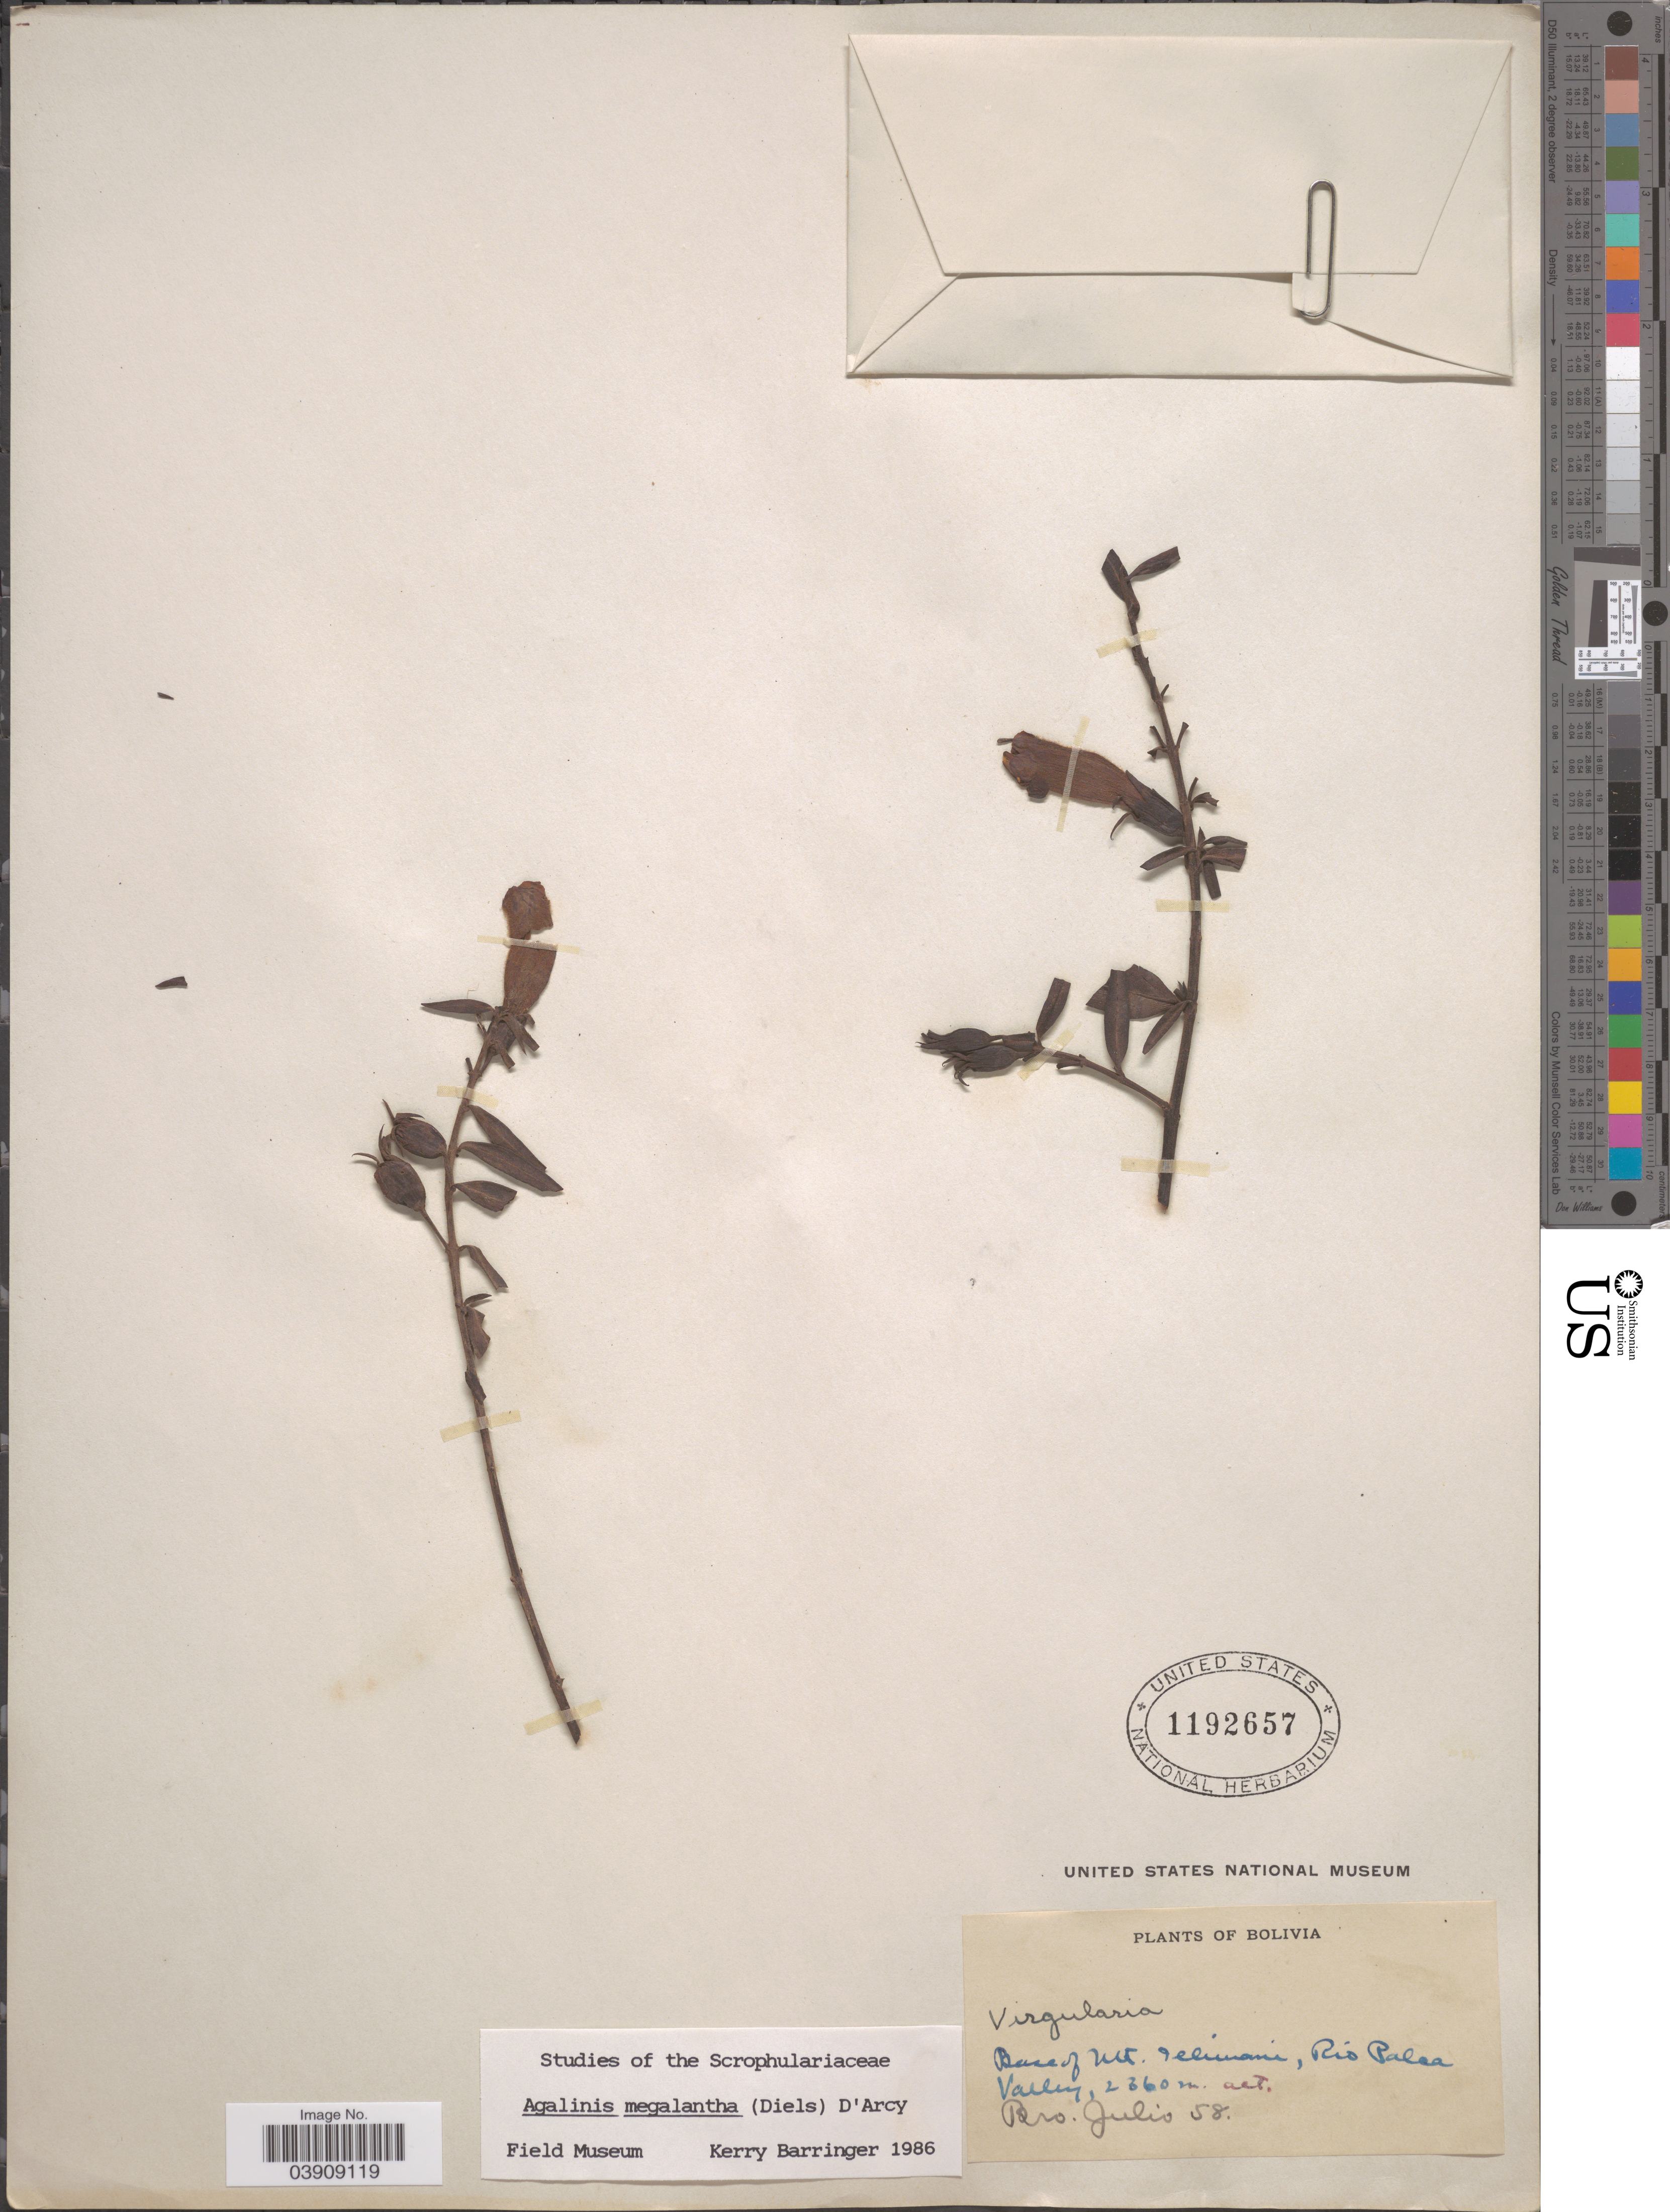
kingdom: Plantae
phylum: Tracheophyta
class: Magnoliopsida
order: Lamiales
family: Orobanchaceae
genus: Agalinis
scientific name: Agalinis megalantha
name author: (Diels) D'Arcy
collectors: Bro. Julio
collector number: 58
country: Bolivia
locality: Base of Mt. Illimani, Rio Palca Valley.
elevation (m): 2360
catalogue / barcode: US 1192657